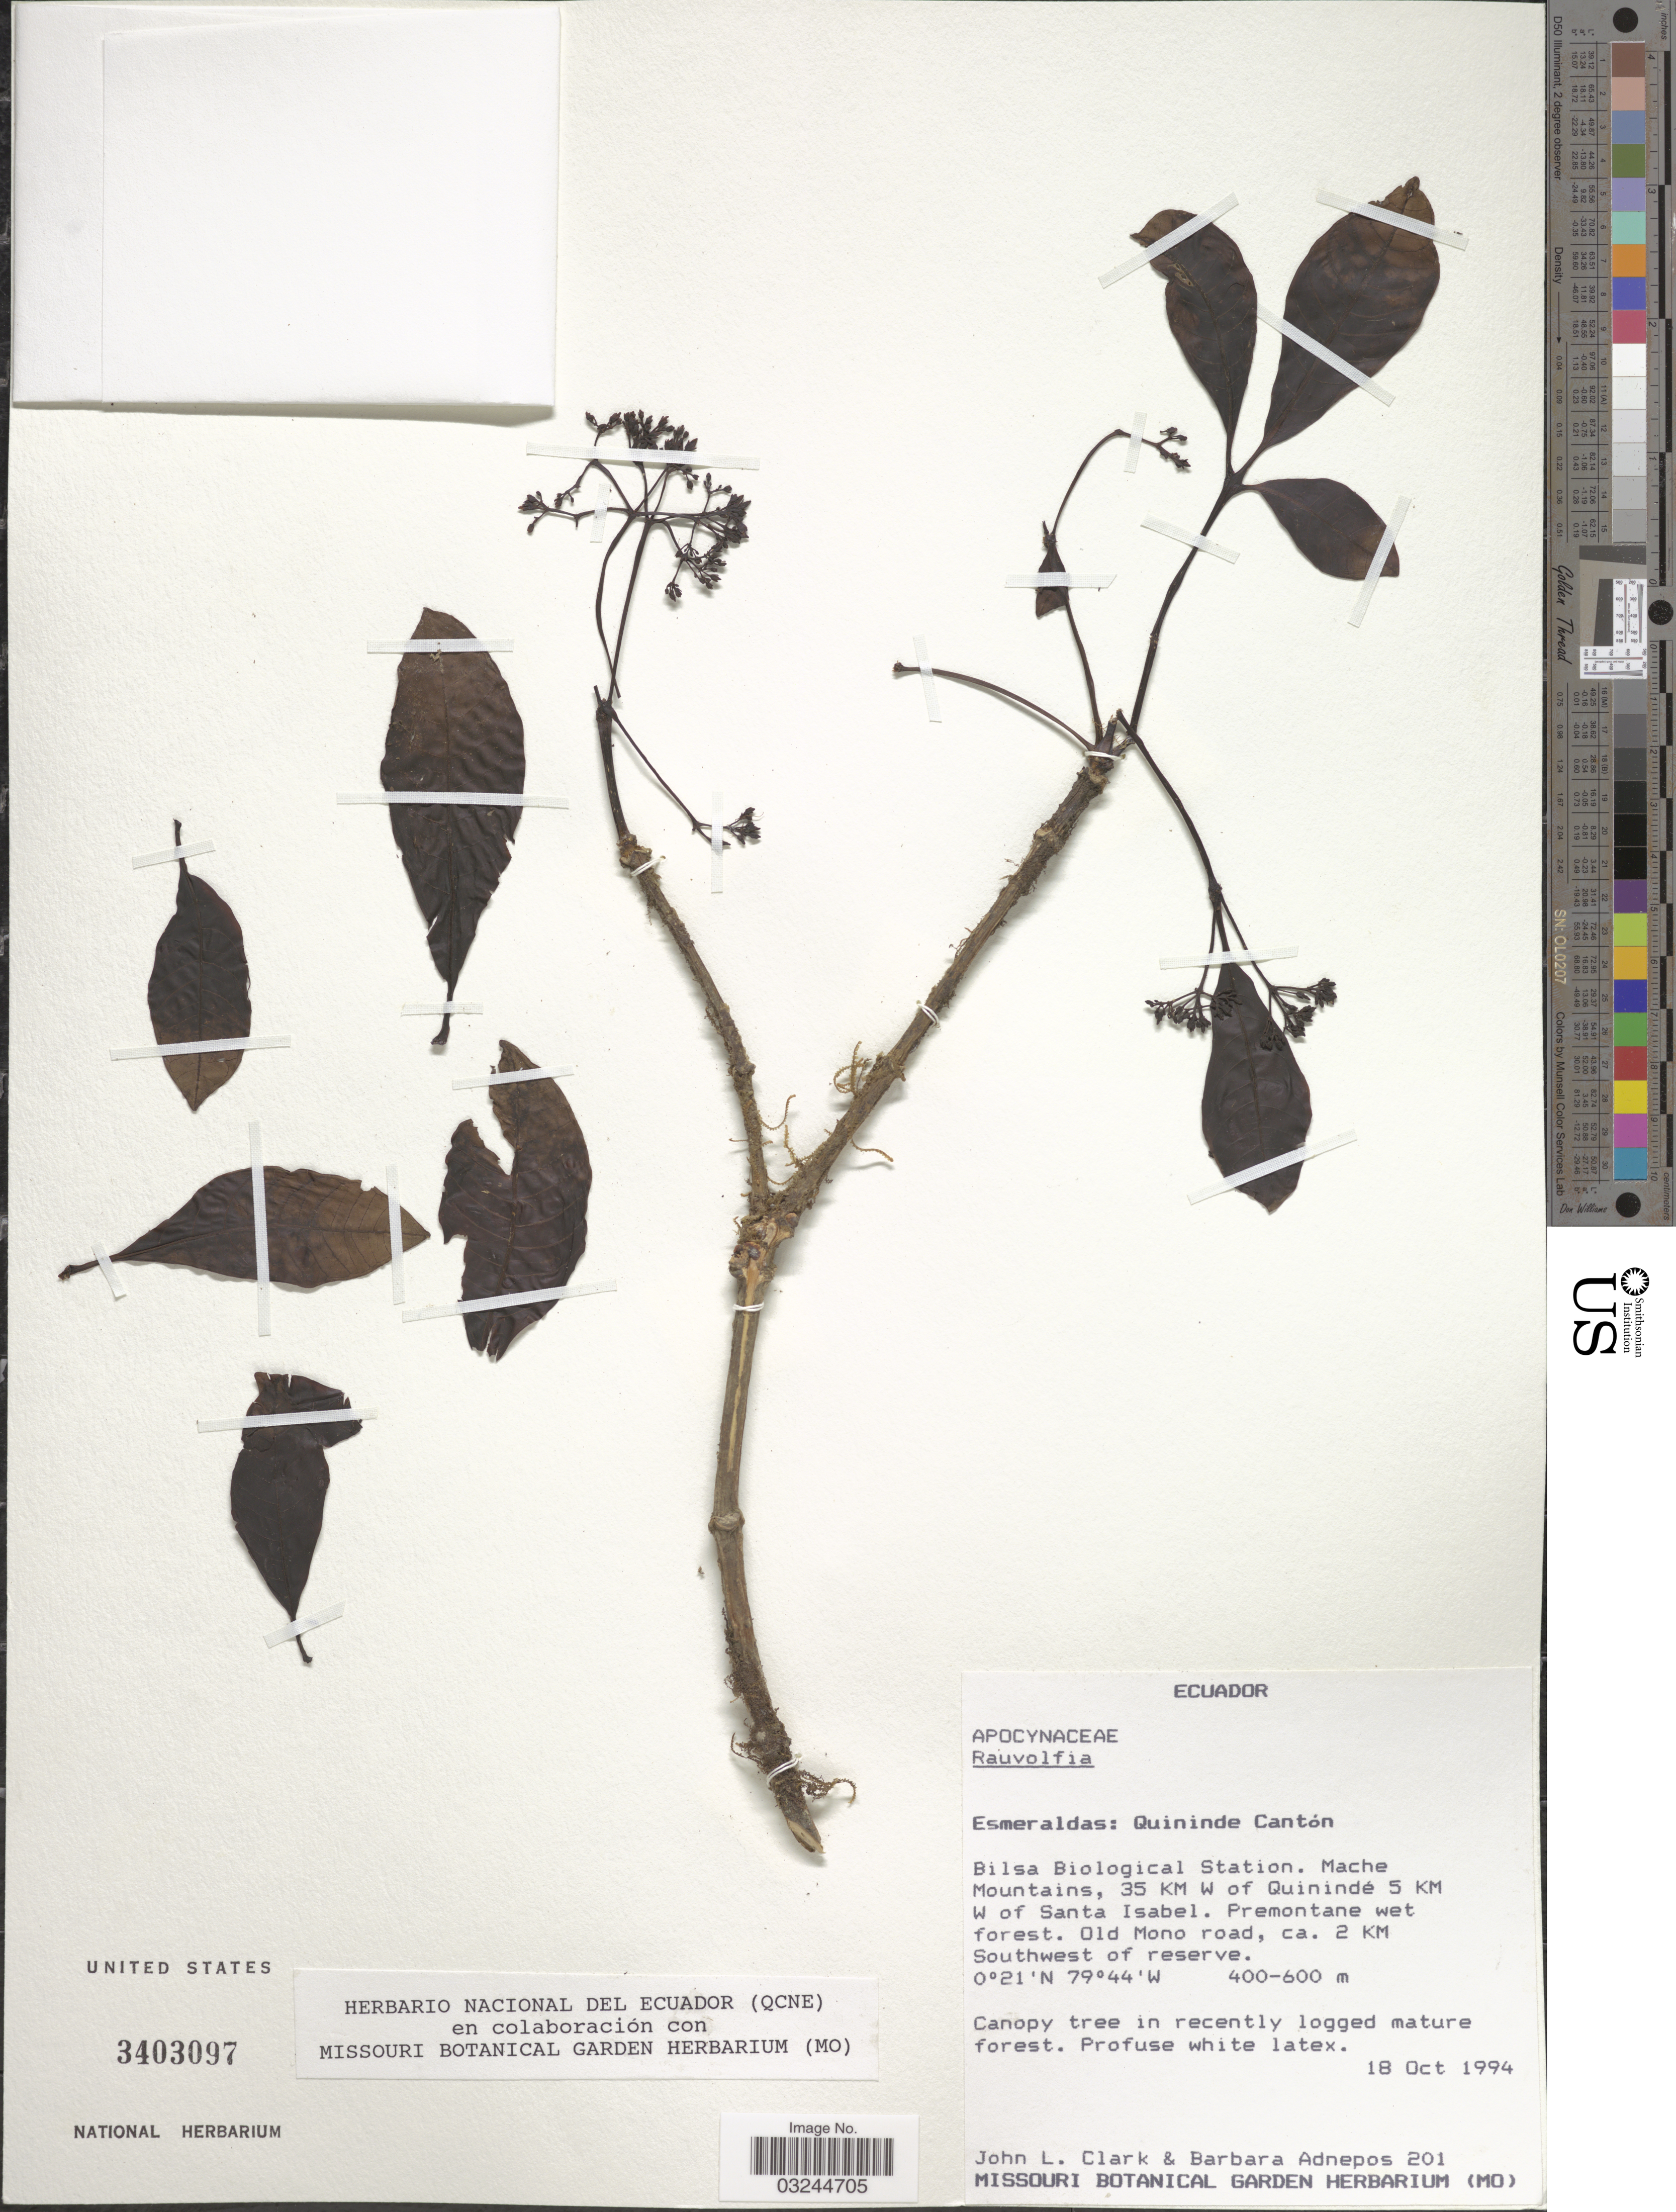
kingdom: Plantae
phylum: Tracheophyta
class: Magnoliopsida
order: Gentianales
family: Apocynaceae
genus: Rauvolfia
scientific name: Rauvolfia sp.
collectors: J. L. Clark & B. Adnepos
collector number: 201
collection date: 1994-10-18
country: Ecuador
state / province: Esmeraldas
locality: Quininde Cantón. Bilsa Biological Station. Mache Mountains, 35 KM W of Quinindé 5 KM W of Santa Isabel. Old Mono road, ca. 2 KM Southwest of reserve.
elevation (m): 400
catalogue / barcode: US 3403097